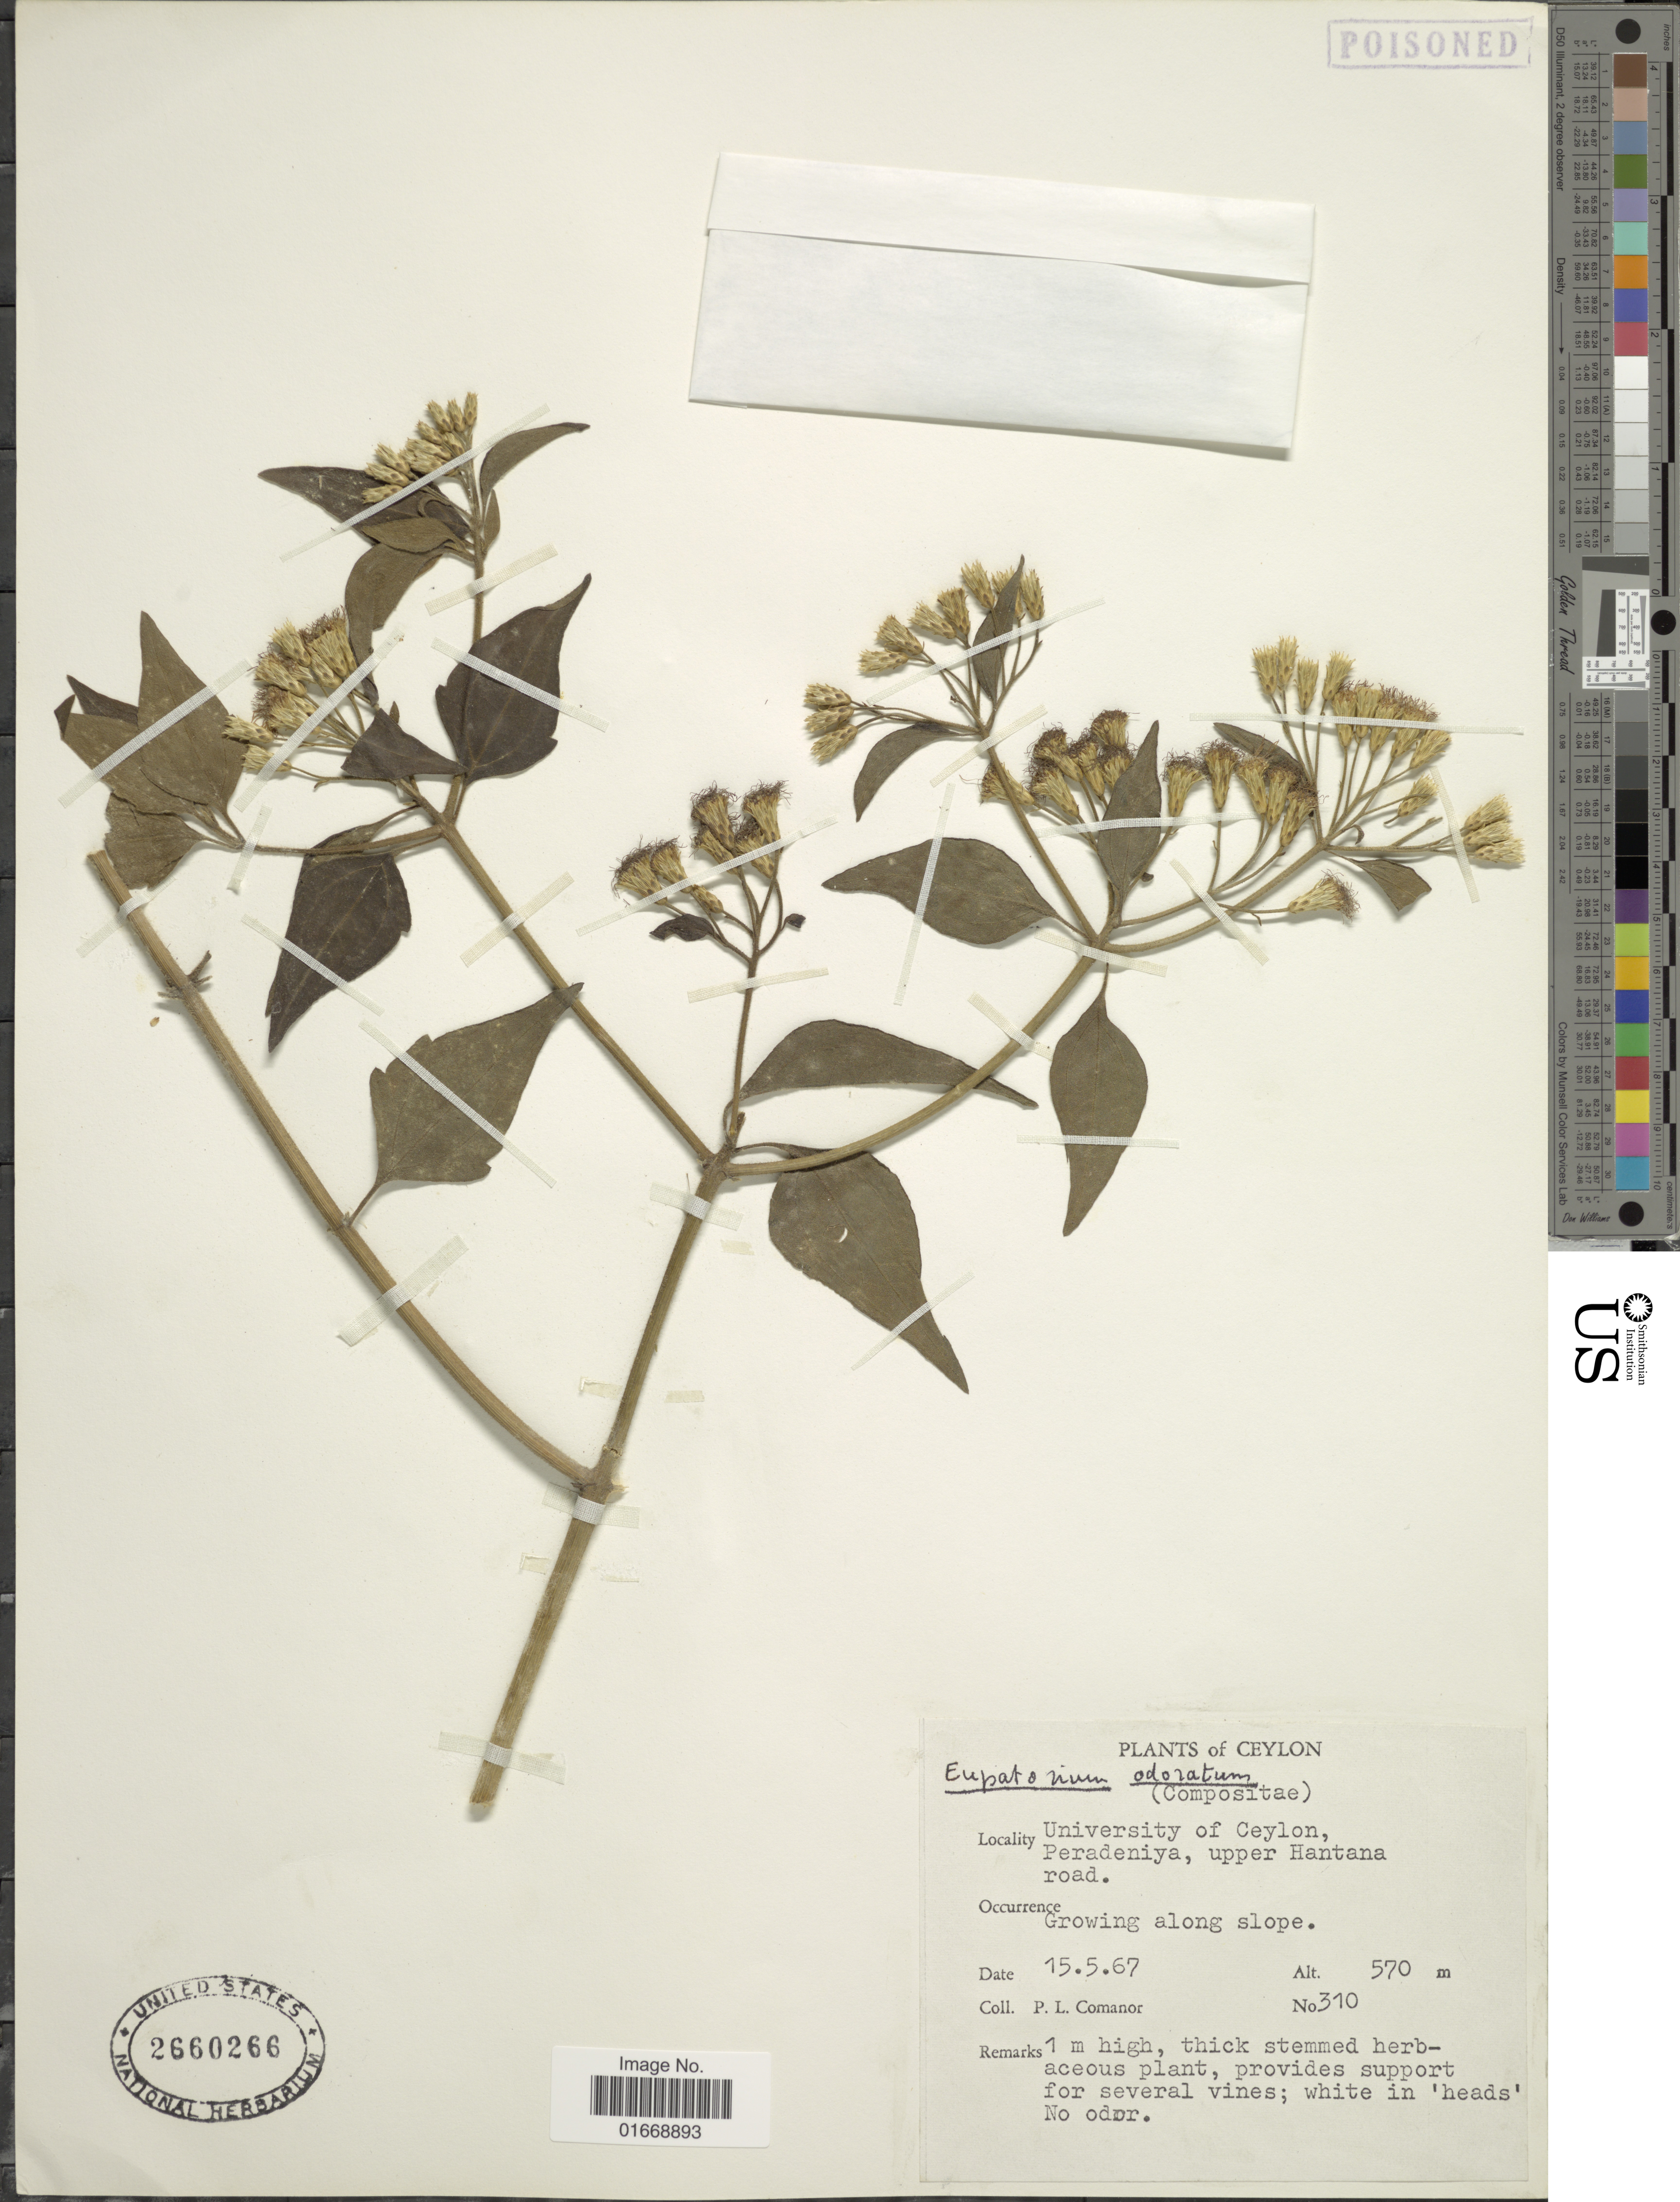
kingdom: Plantae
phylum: Tracheophyta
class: Magnoliopsida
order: Asterales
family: Asteraceae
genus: Chromolaena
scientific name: Chromolaena odorata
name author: (L.) R.M. King & H. Rob.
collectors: P. Comanor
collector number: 310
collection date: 1967-05-15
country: Sri Lanka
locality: Ceylon, University of Ceylon, Peradeniya, upper Hantana road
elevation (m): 570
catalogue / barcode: US 2660266